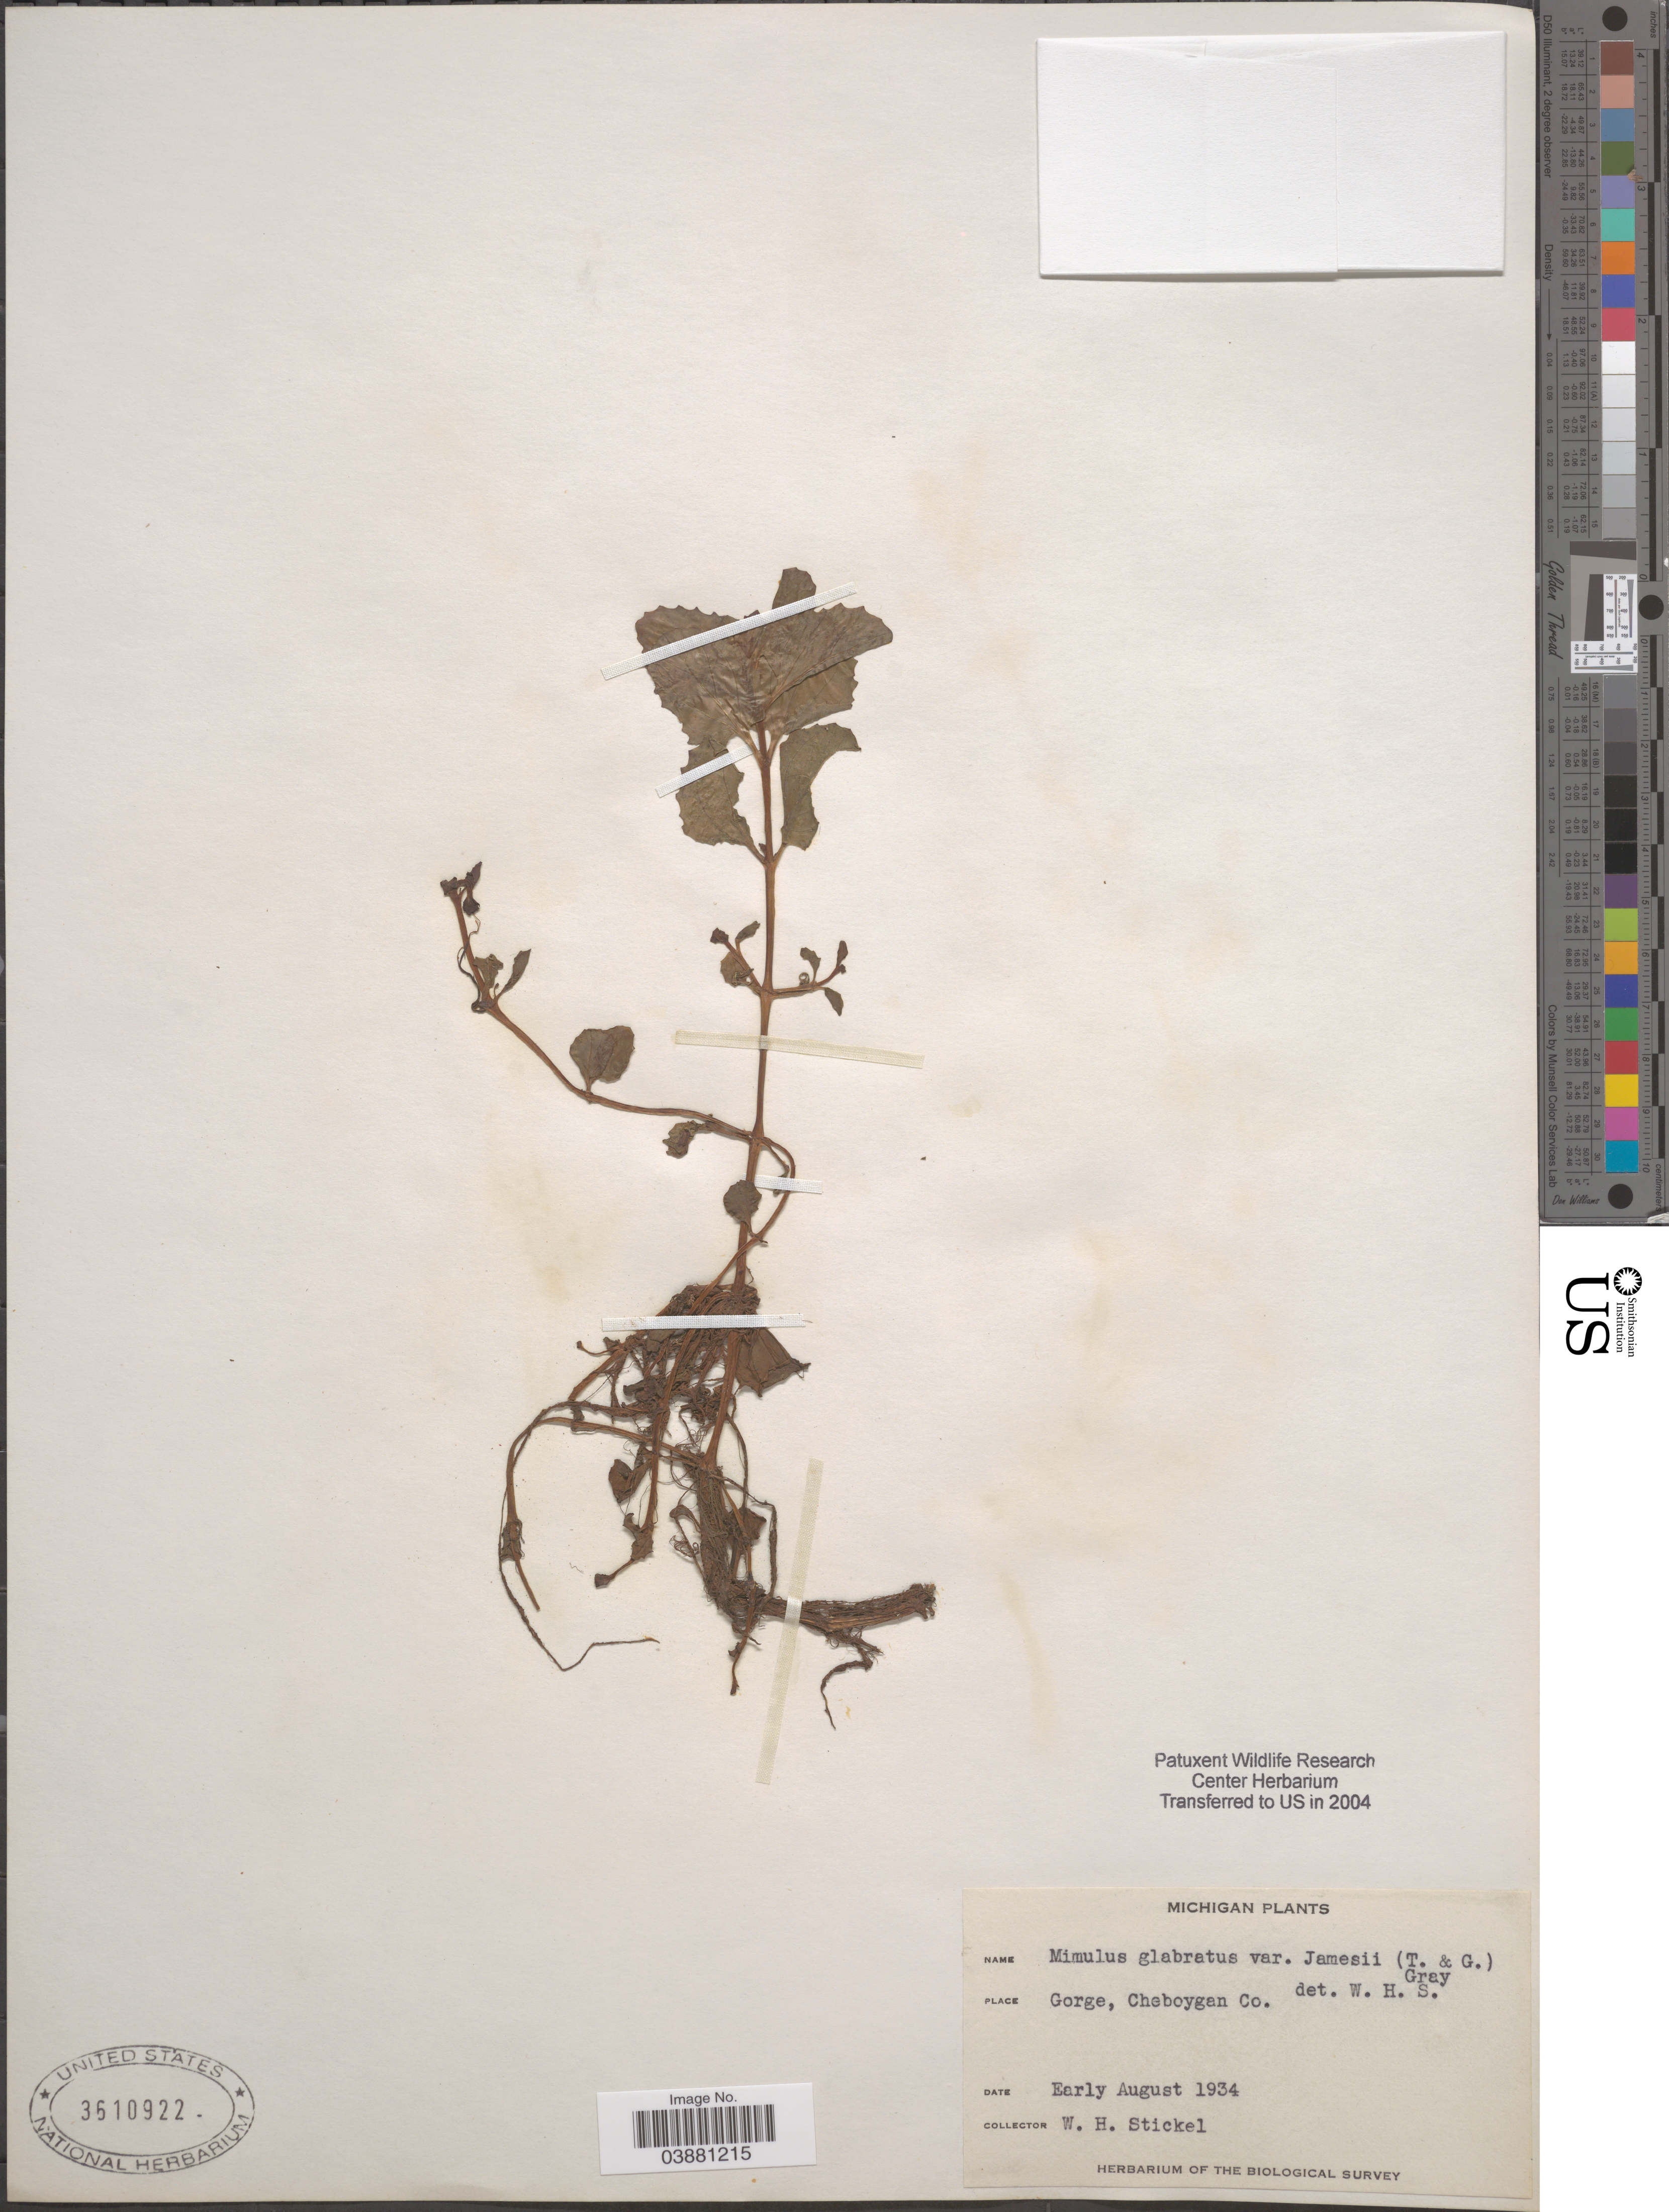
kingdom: Plantae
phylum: Tracheophyta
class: Magnoliopsida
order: Lamiales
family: Phrymaceae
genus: Mimulus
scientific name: Mimulus glabratus var. jamesii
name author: (Torr. & A. Gray ex Benth.) A. Gray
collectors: W. Stickel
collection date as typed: Early August 1934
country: United States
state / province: Michigan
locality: Gorge, Cheboygan Co.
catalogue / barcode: US 3610922